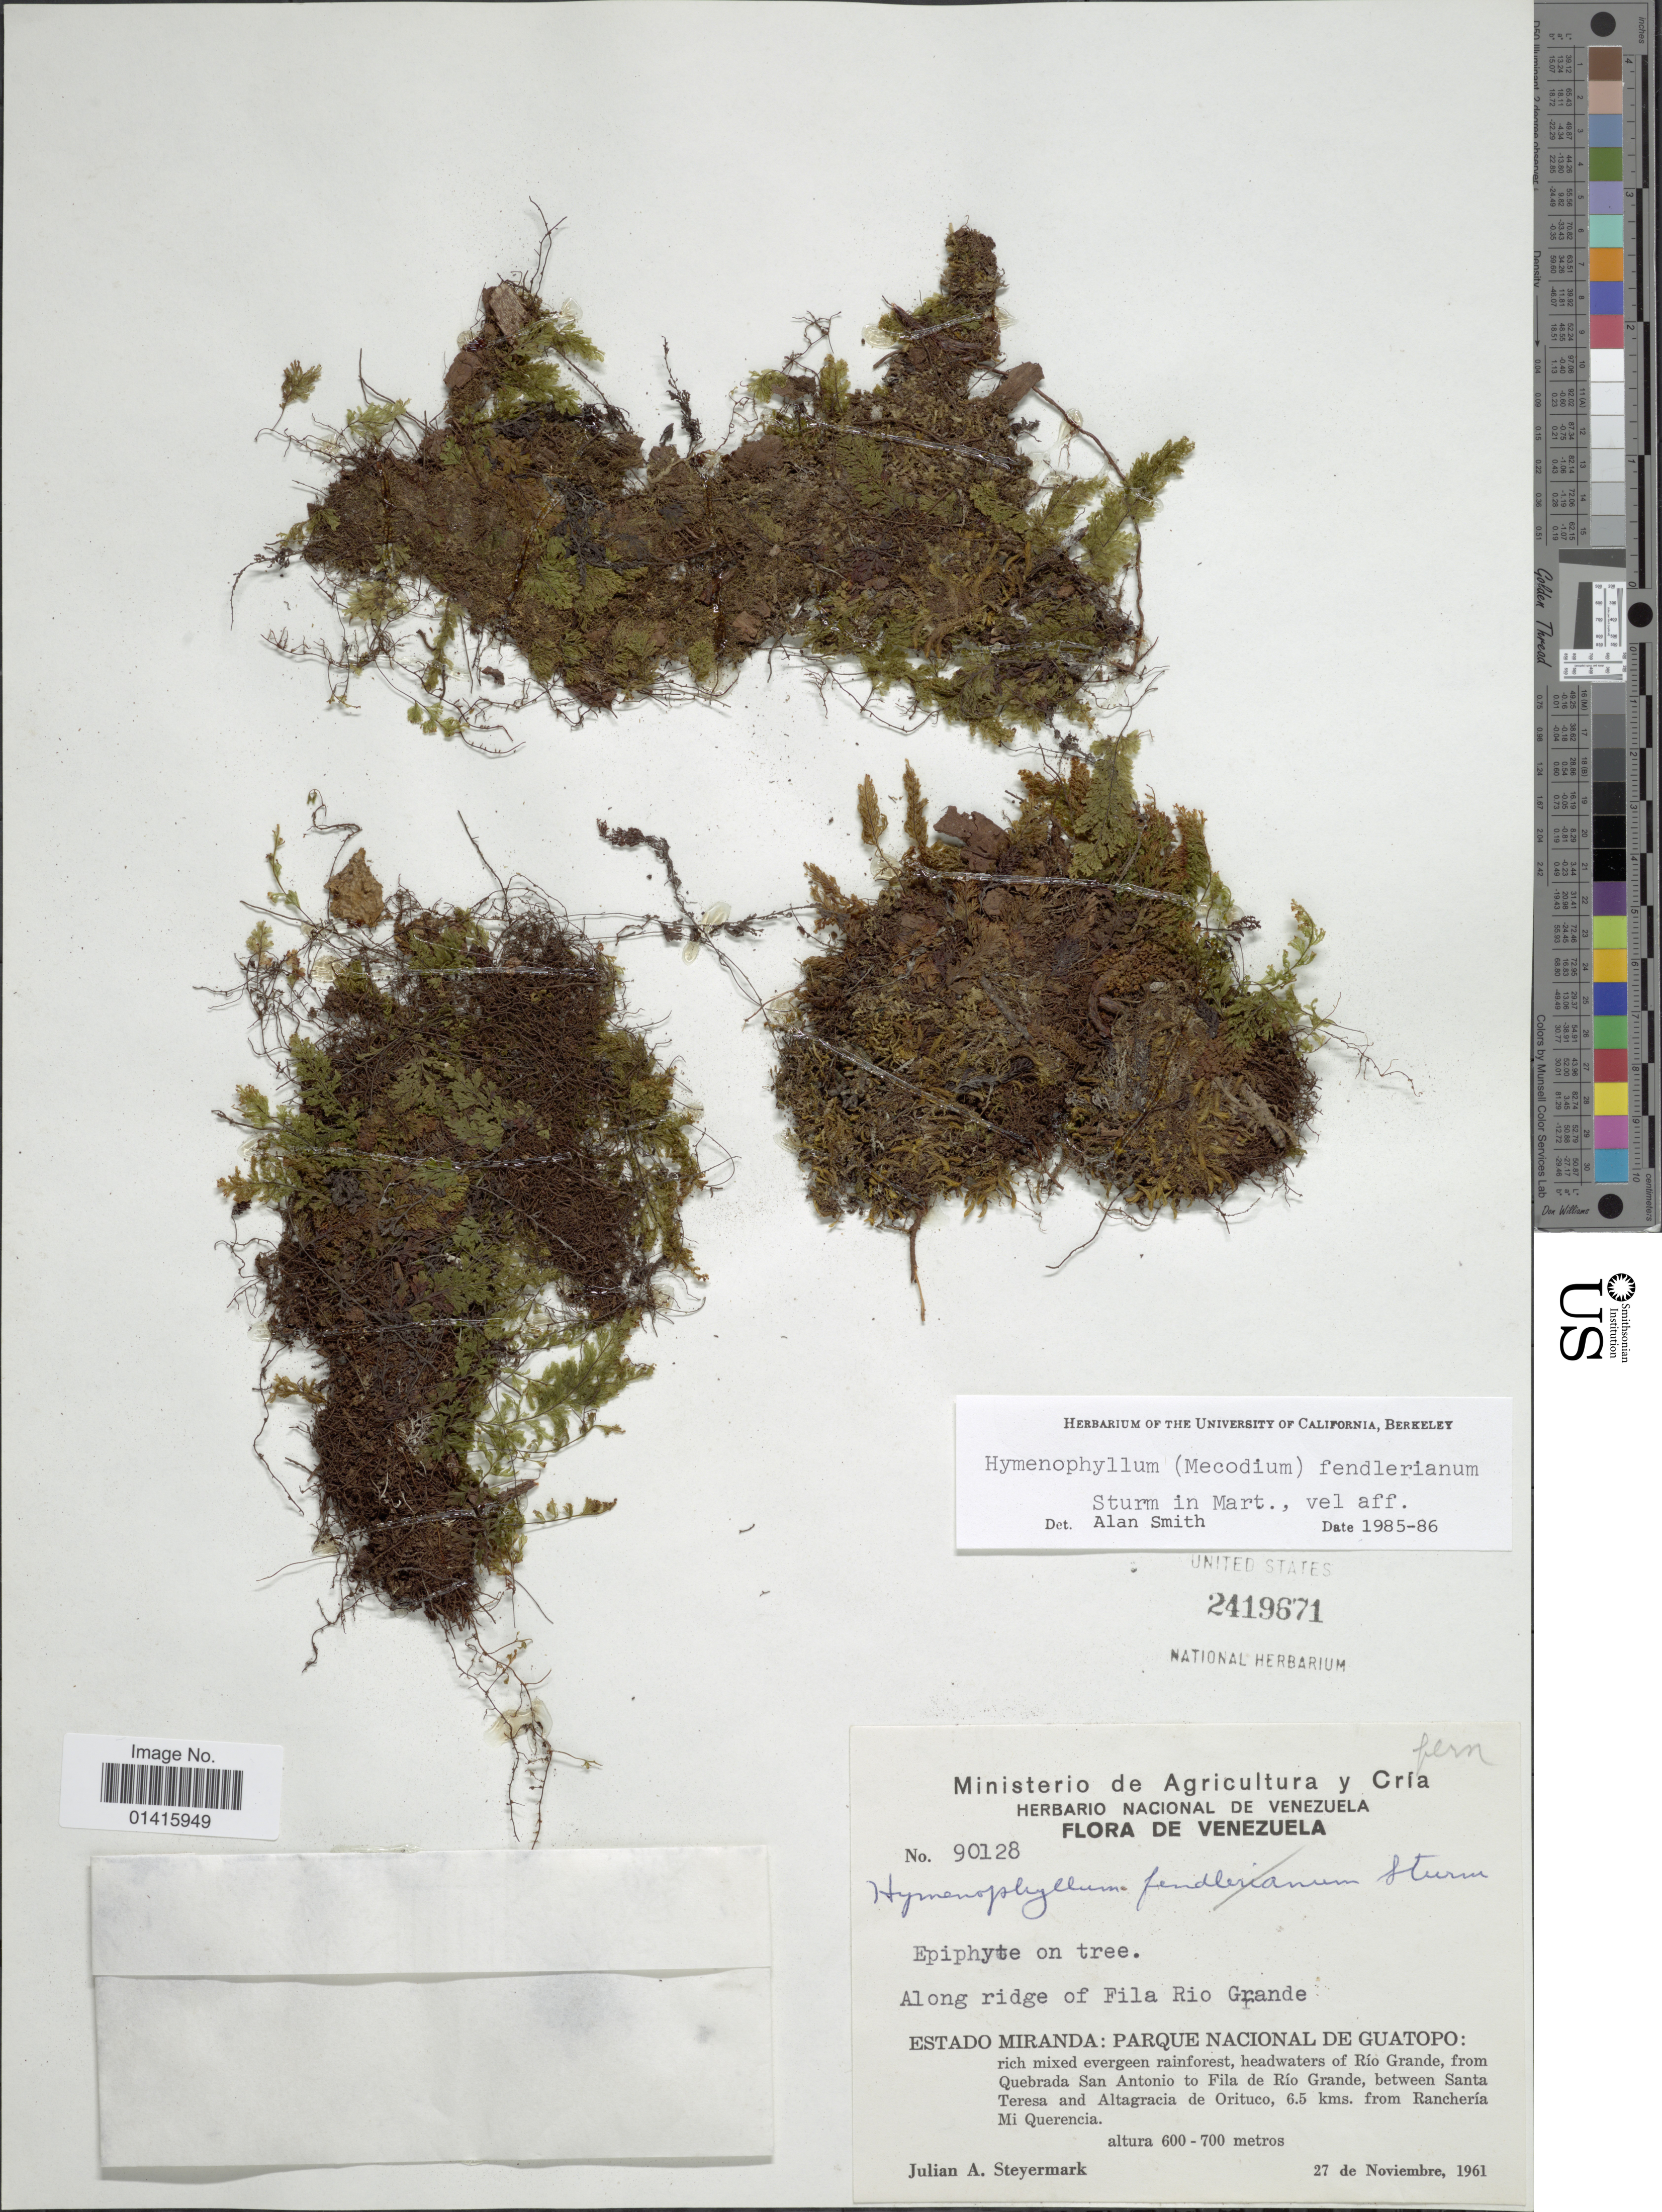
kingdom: Plantae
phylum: Tracheophyta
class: Polypodiopsida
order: Hymenophyllales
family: Hymenophyllaceae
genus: Hymenophyllum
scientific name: Hymenophyllum fendlerianum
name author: J.W. Sturm in Mart.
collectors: J. Steyermark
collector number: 90128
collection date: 1961-11-27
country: Venezuela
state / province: Miranda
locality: Along ridge of Fila Rio Grande, Parque Nacional de Guatopo: rich mixed evergreen rainforest, headwaters of Rio Grande, from Quebrada San Antonio to Fila de Rio Grande, between Santa Teresa and Altagracia de Orituco, 6.5 kms. from Rancheria Mi Querencia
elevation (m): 600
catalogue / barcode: US 2419671